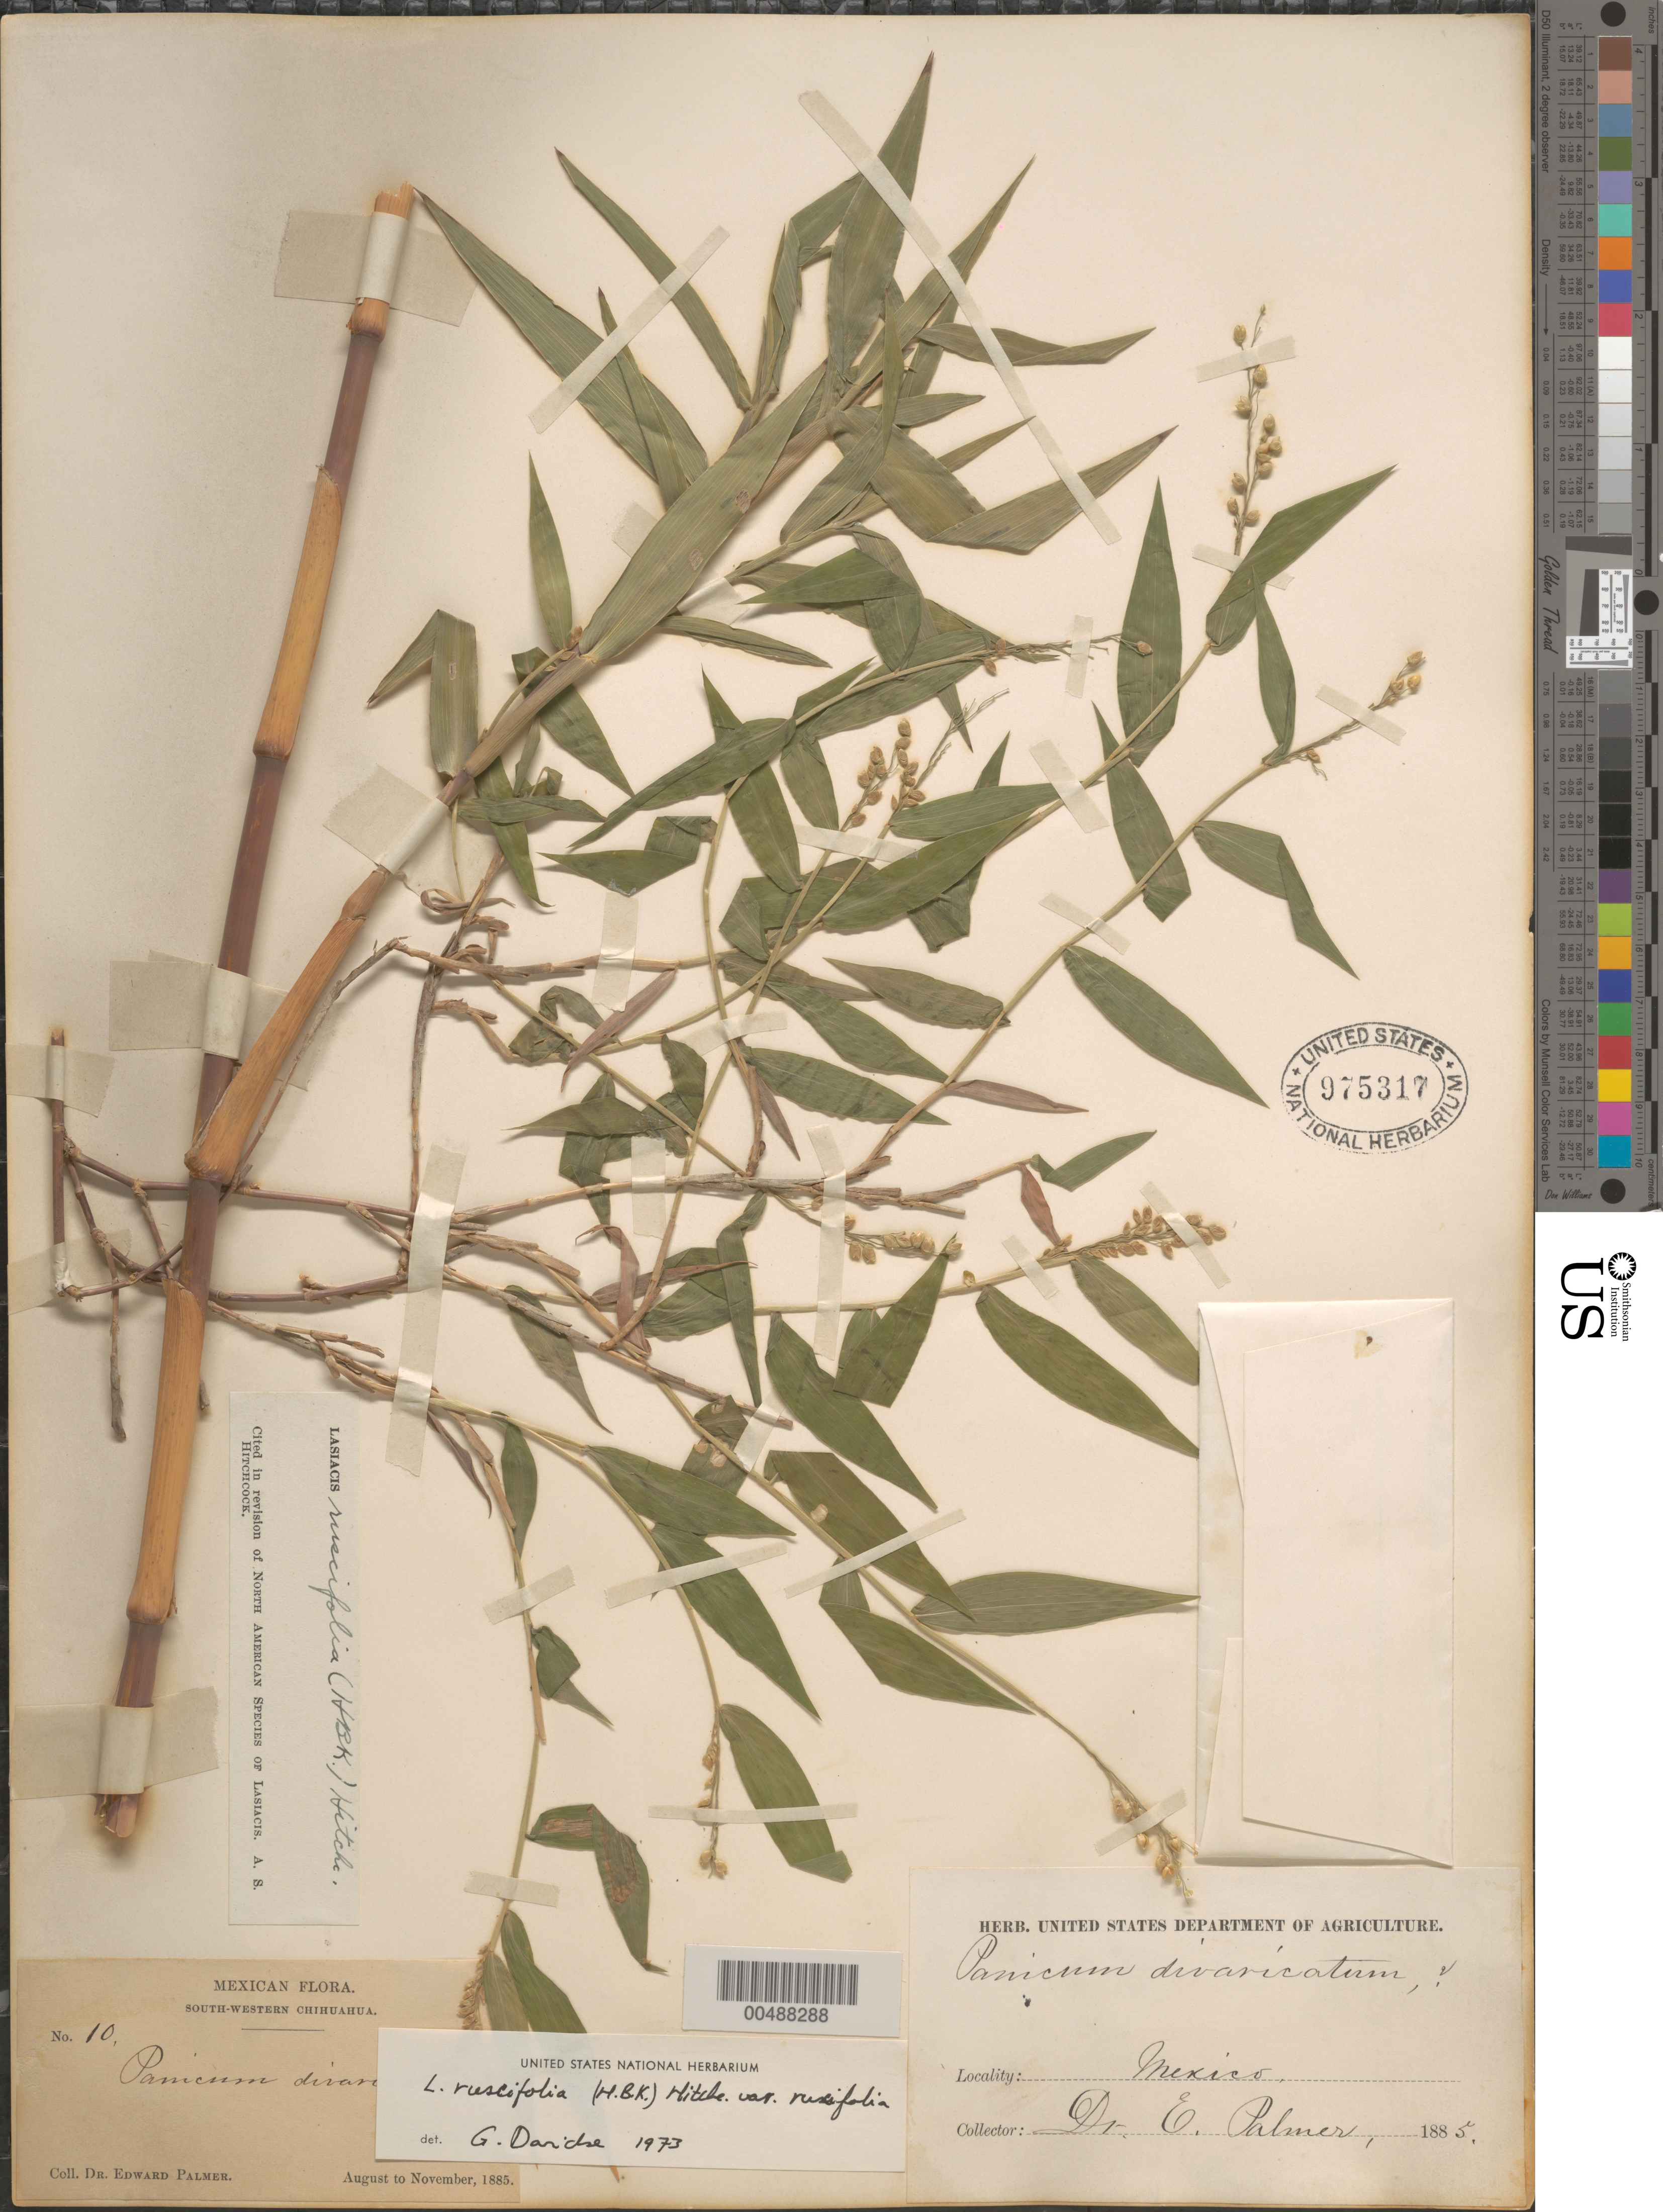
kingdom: Plantae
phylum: Tracheophyta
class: Liliopsida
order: Poales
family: Poaceae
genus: Lasiacis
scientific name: Lasiacis ruscifolia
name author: (Kunth) Hitchc.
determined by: Davidse, Gerrit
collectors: E. Palmer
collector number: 10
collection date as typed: Aug 1885 to Nov 1885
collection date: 1885-08/1885-11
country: Mexico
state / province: Chihuahua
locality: South-western Chihuahua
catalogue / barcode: US 975317